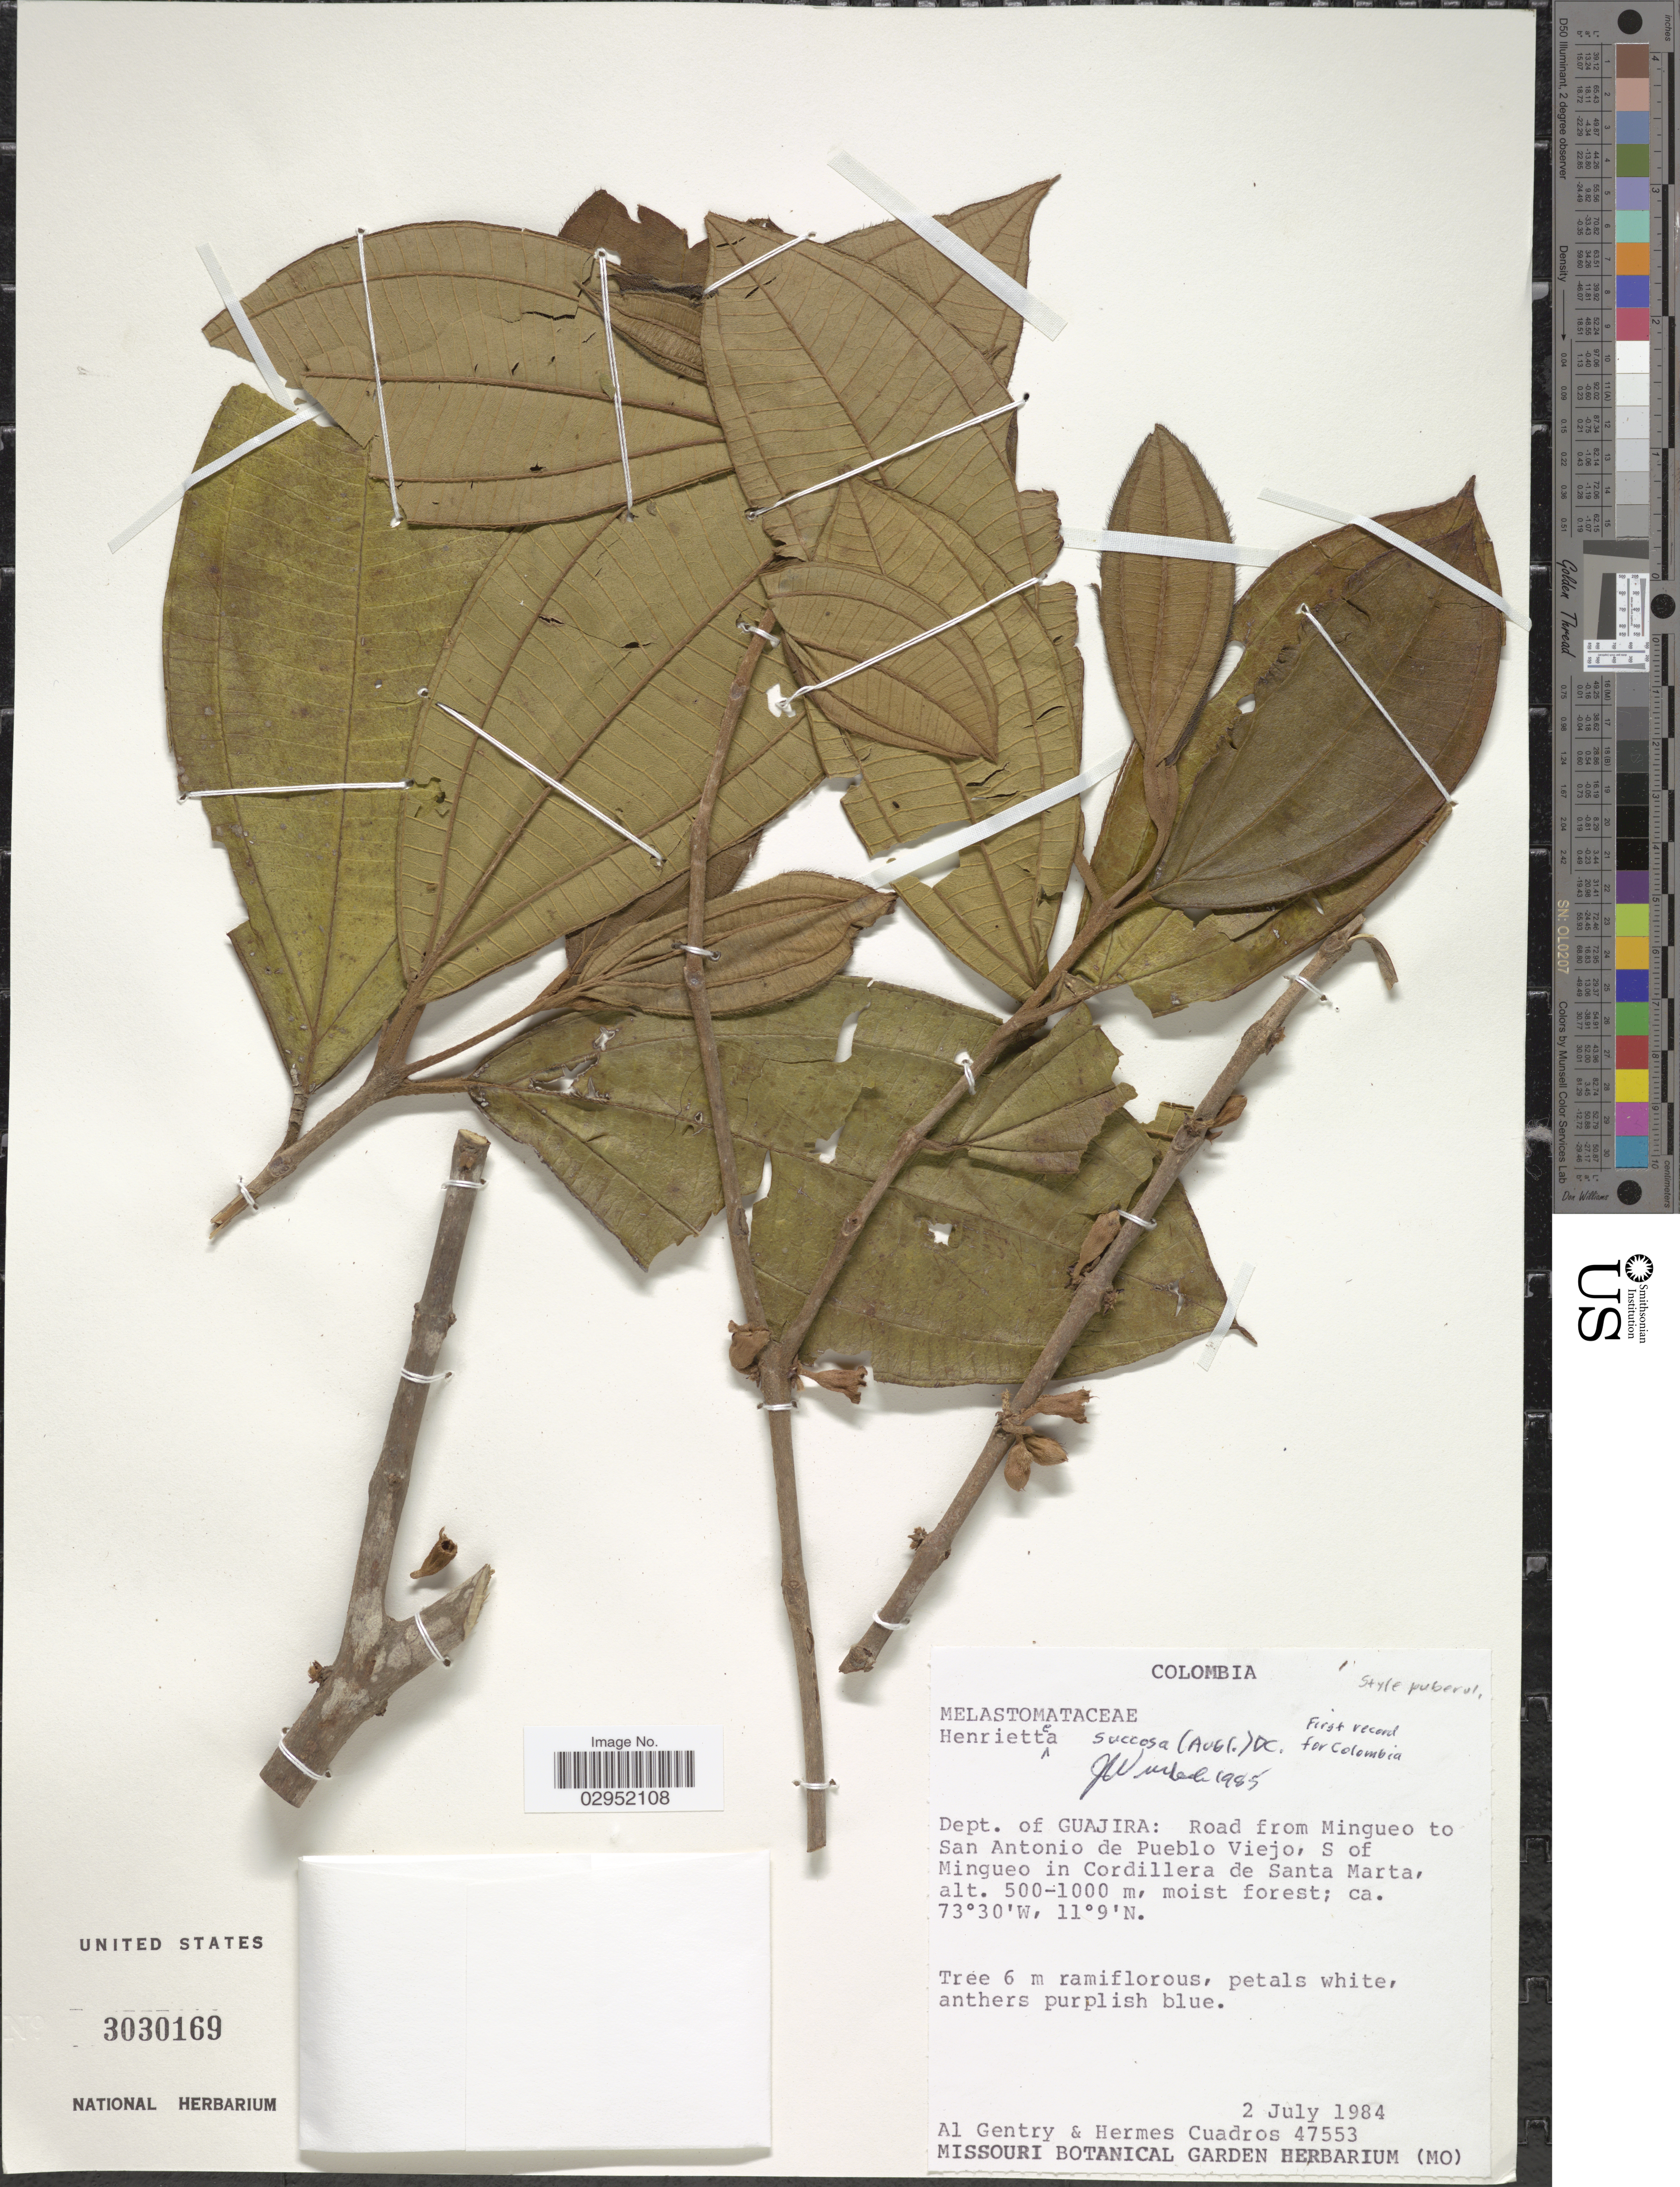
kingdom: Plantae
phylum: Tracheophyta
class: Magnoliopsida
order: Myrtales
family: Melastomataceae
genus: Henriettea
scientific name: Henriettea succosa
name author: (Aubl.) DC.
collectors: A. H. Gentry & H. Cuadros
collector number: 47553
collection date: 1984-07-02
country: Colombia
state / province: La Guajira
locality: Dept. of Guajira: Road from Mingueo to San Antonio de Pueblo Viejo, S of Mingueo in Cordillera de Santa Marta.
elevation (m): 500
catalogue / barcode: US 3030169